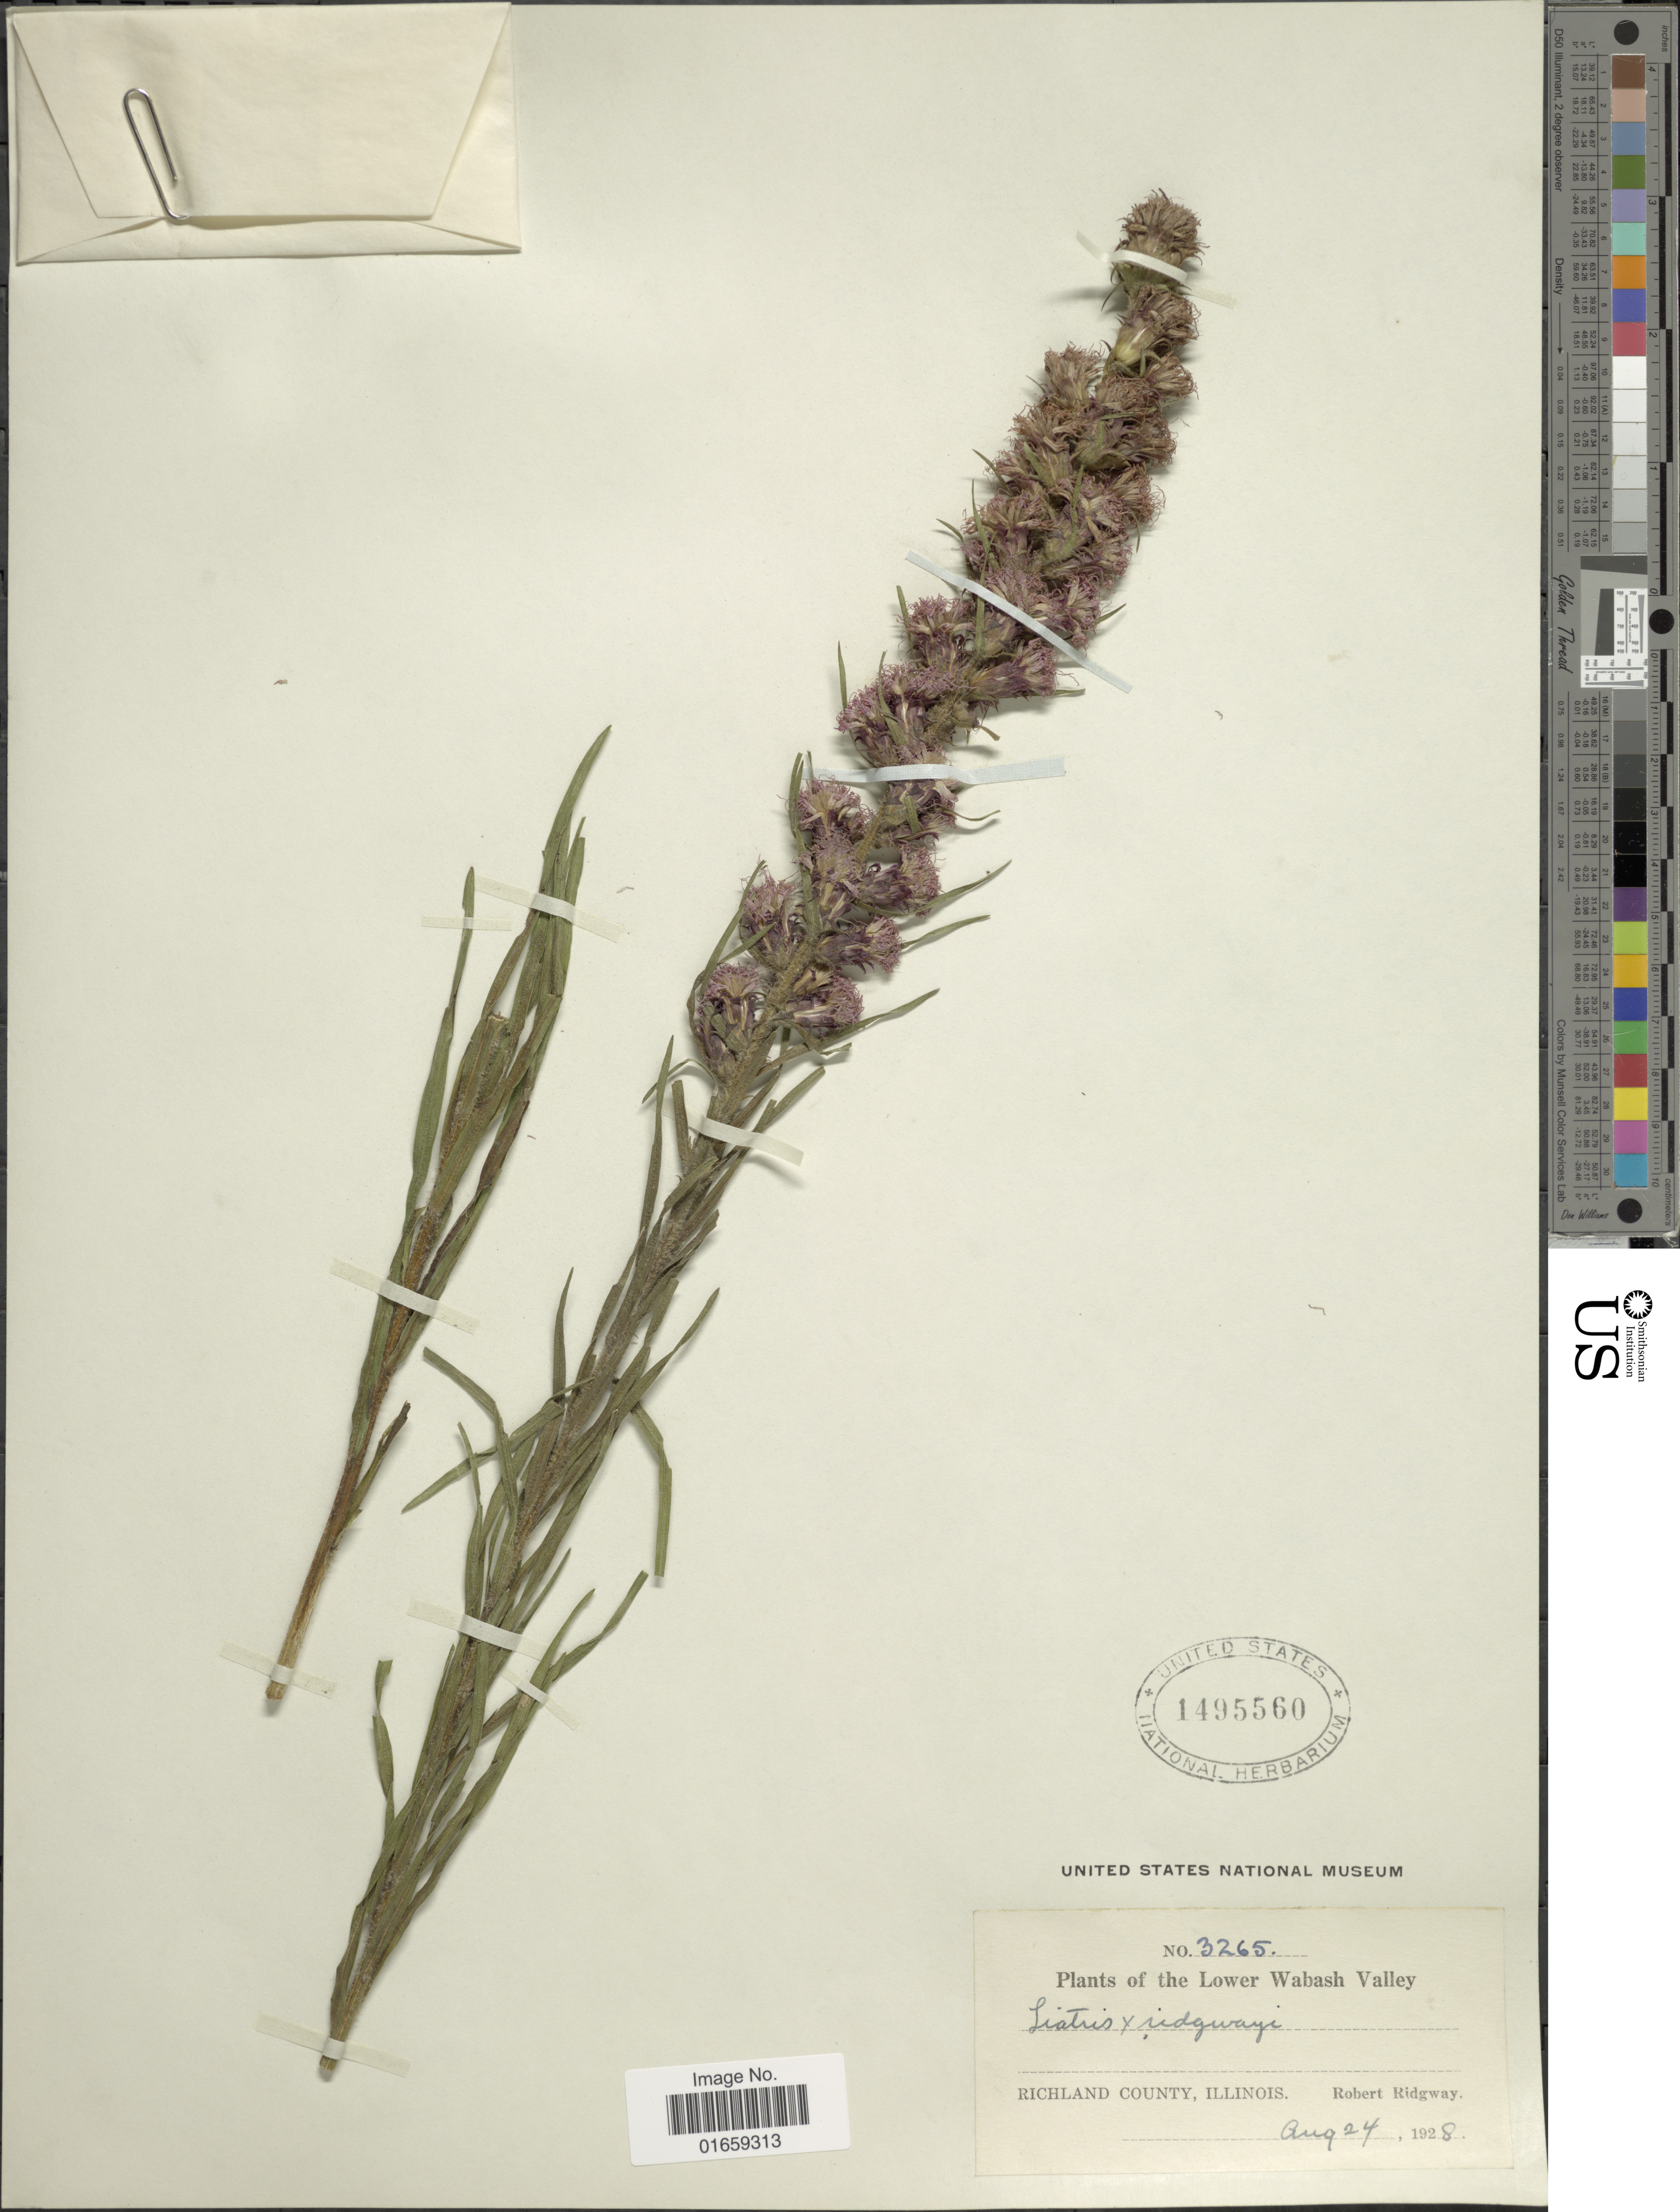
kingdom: Plantae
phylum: Tracheophyta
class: Magnoliopsida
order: Asterales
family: Asteraceae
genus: Liatris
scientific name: Liatris x ridgwayi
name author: Standl.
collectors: R. Ridgway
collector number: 3265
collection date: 1928-08-24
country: United States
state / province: Illinois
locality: Lower Wabash Valley, Richland county, Illinois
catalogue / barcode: US 1495560